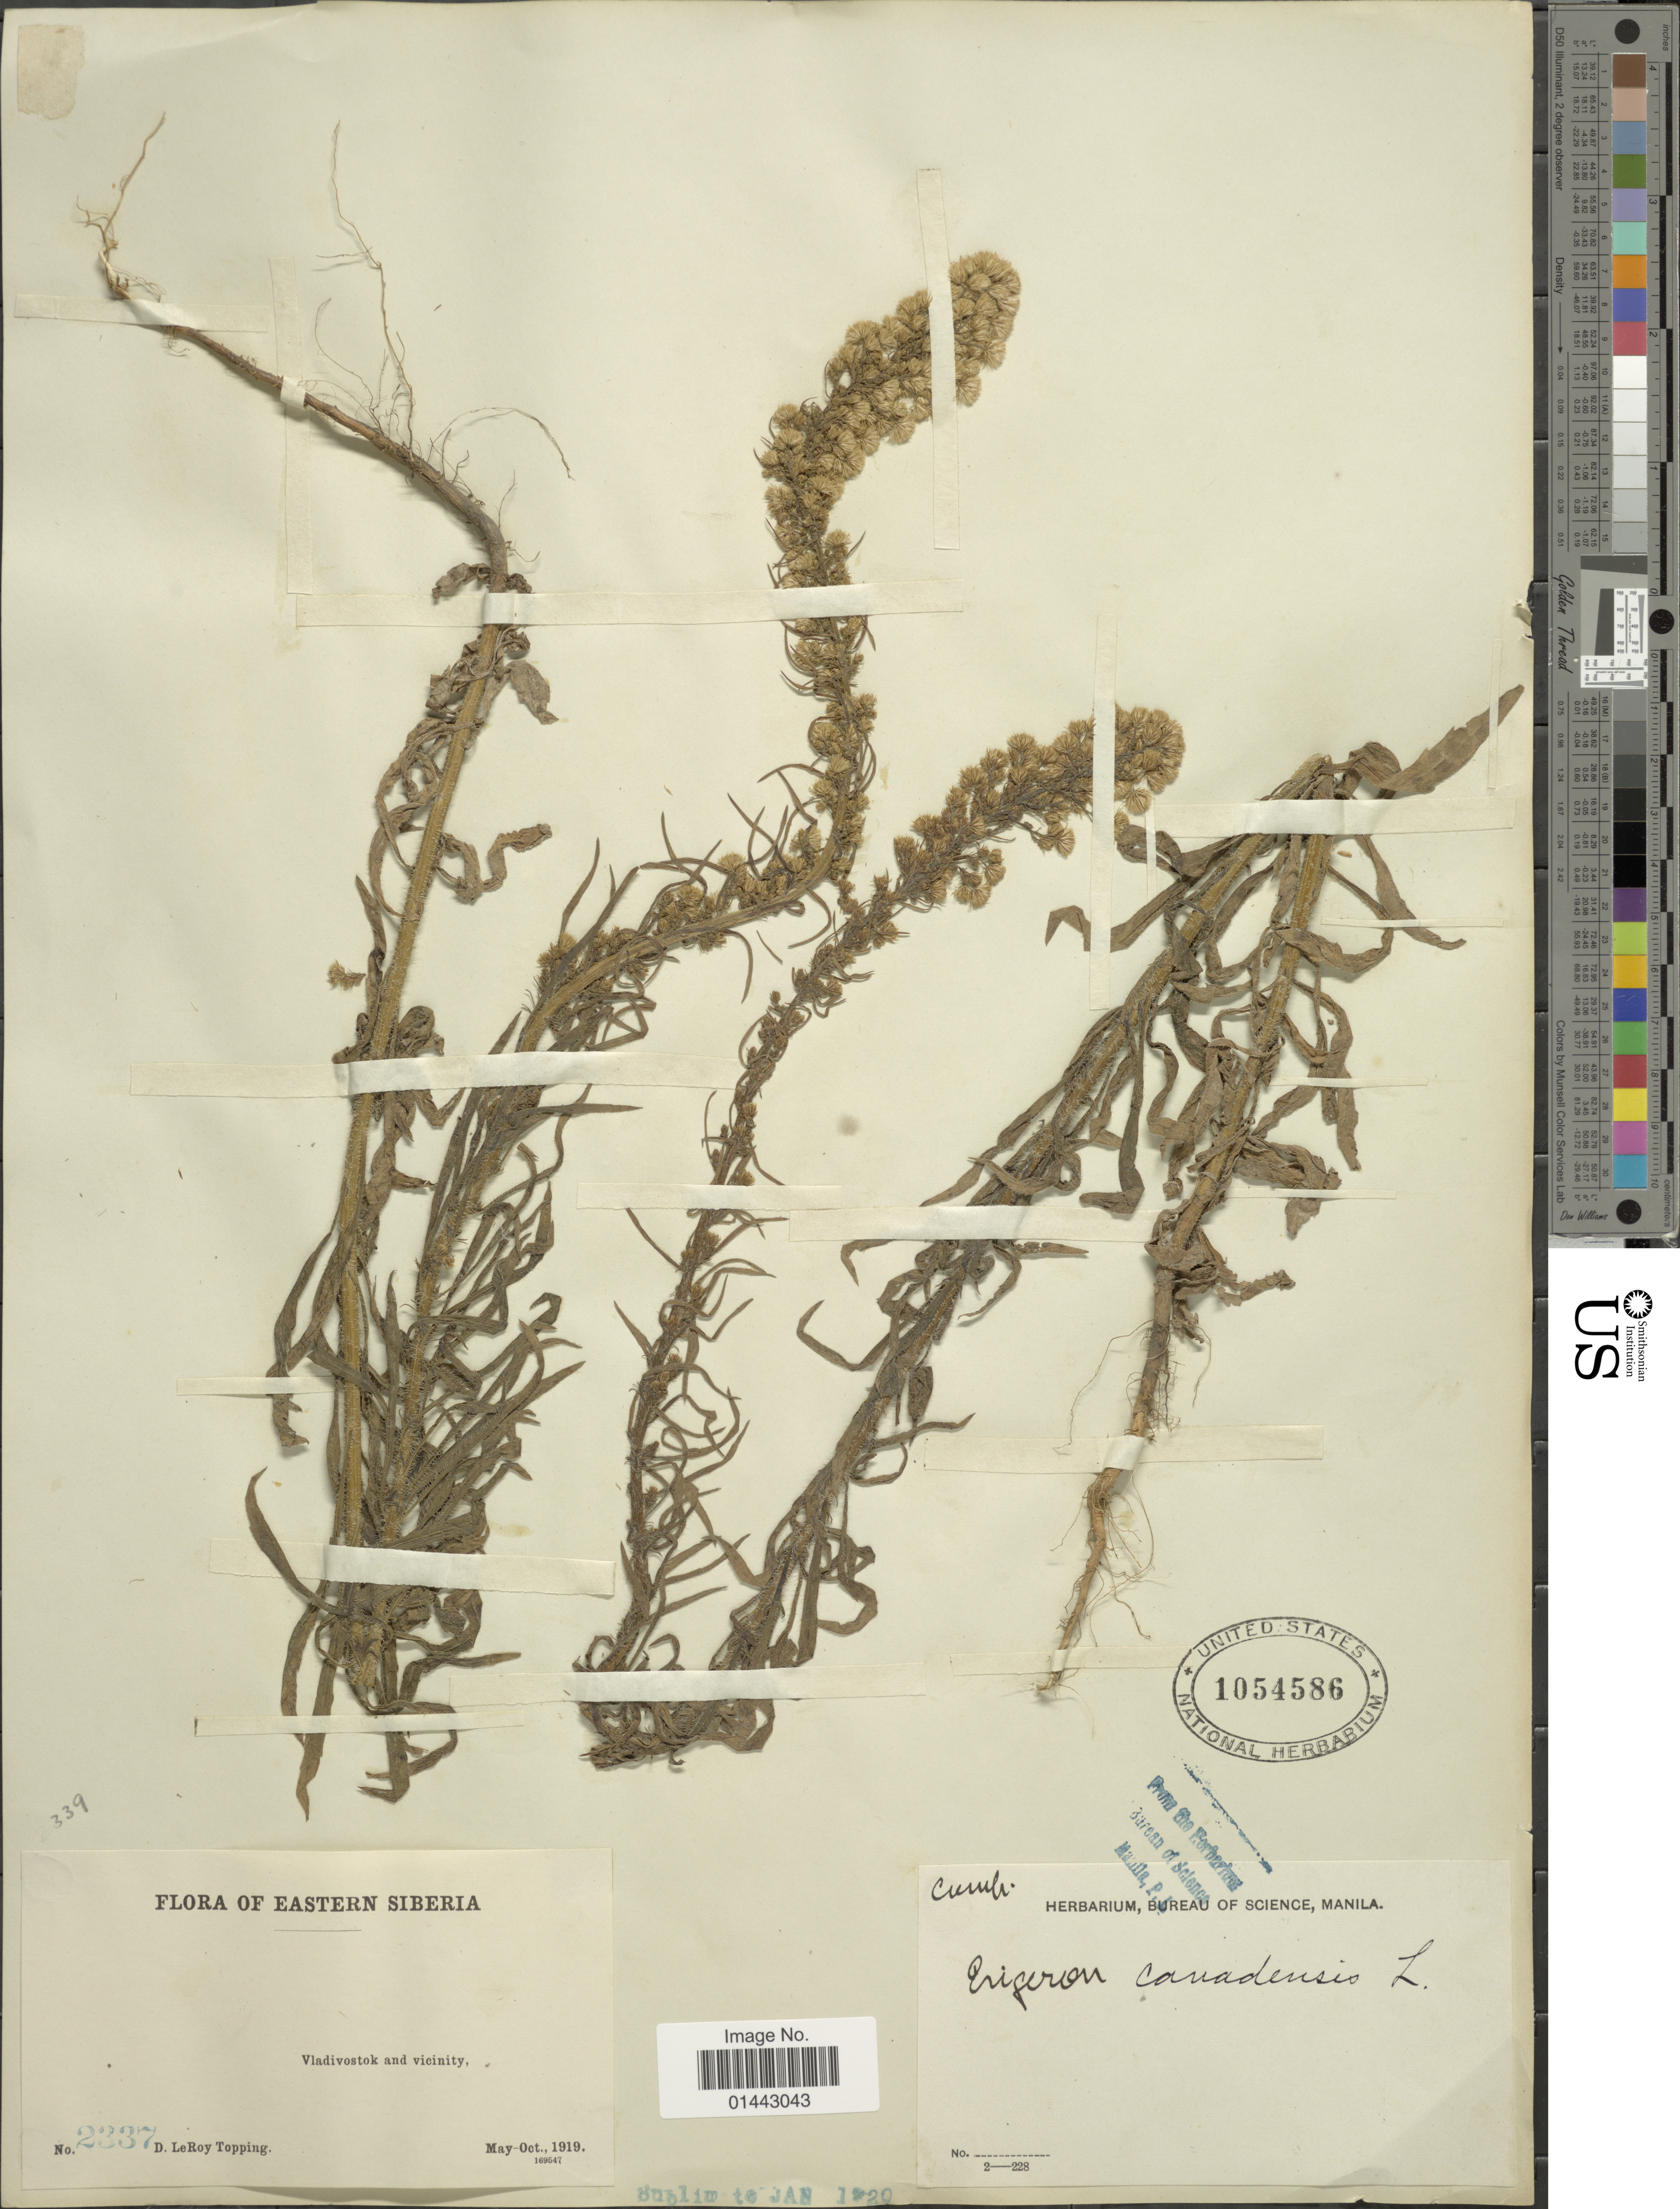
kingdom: Plantae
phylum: Tracheophyta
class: Magnoliopsida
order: Asterales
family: Asteraceae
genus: Erigeron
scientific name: Erigeron canadensis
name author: L.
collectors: D. L. Topping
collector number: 2337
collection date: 1919-05/1919-10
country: Russian Federation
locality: Eastern Siberia, Vladivostok and vicinity.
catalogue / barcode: US 1054586